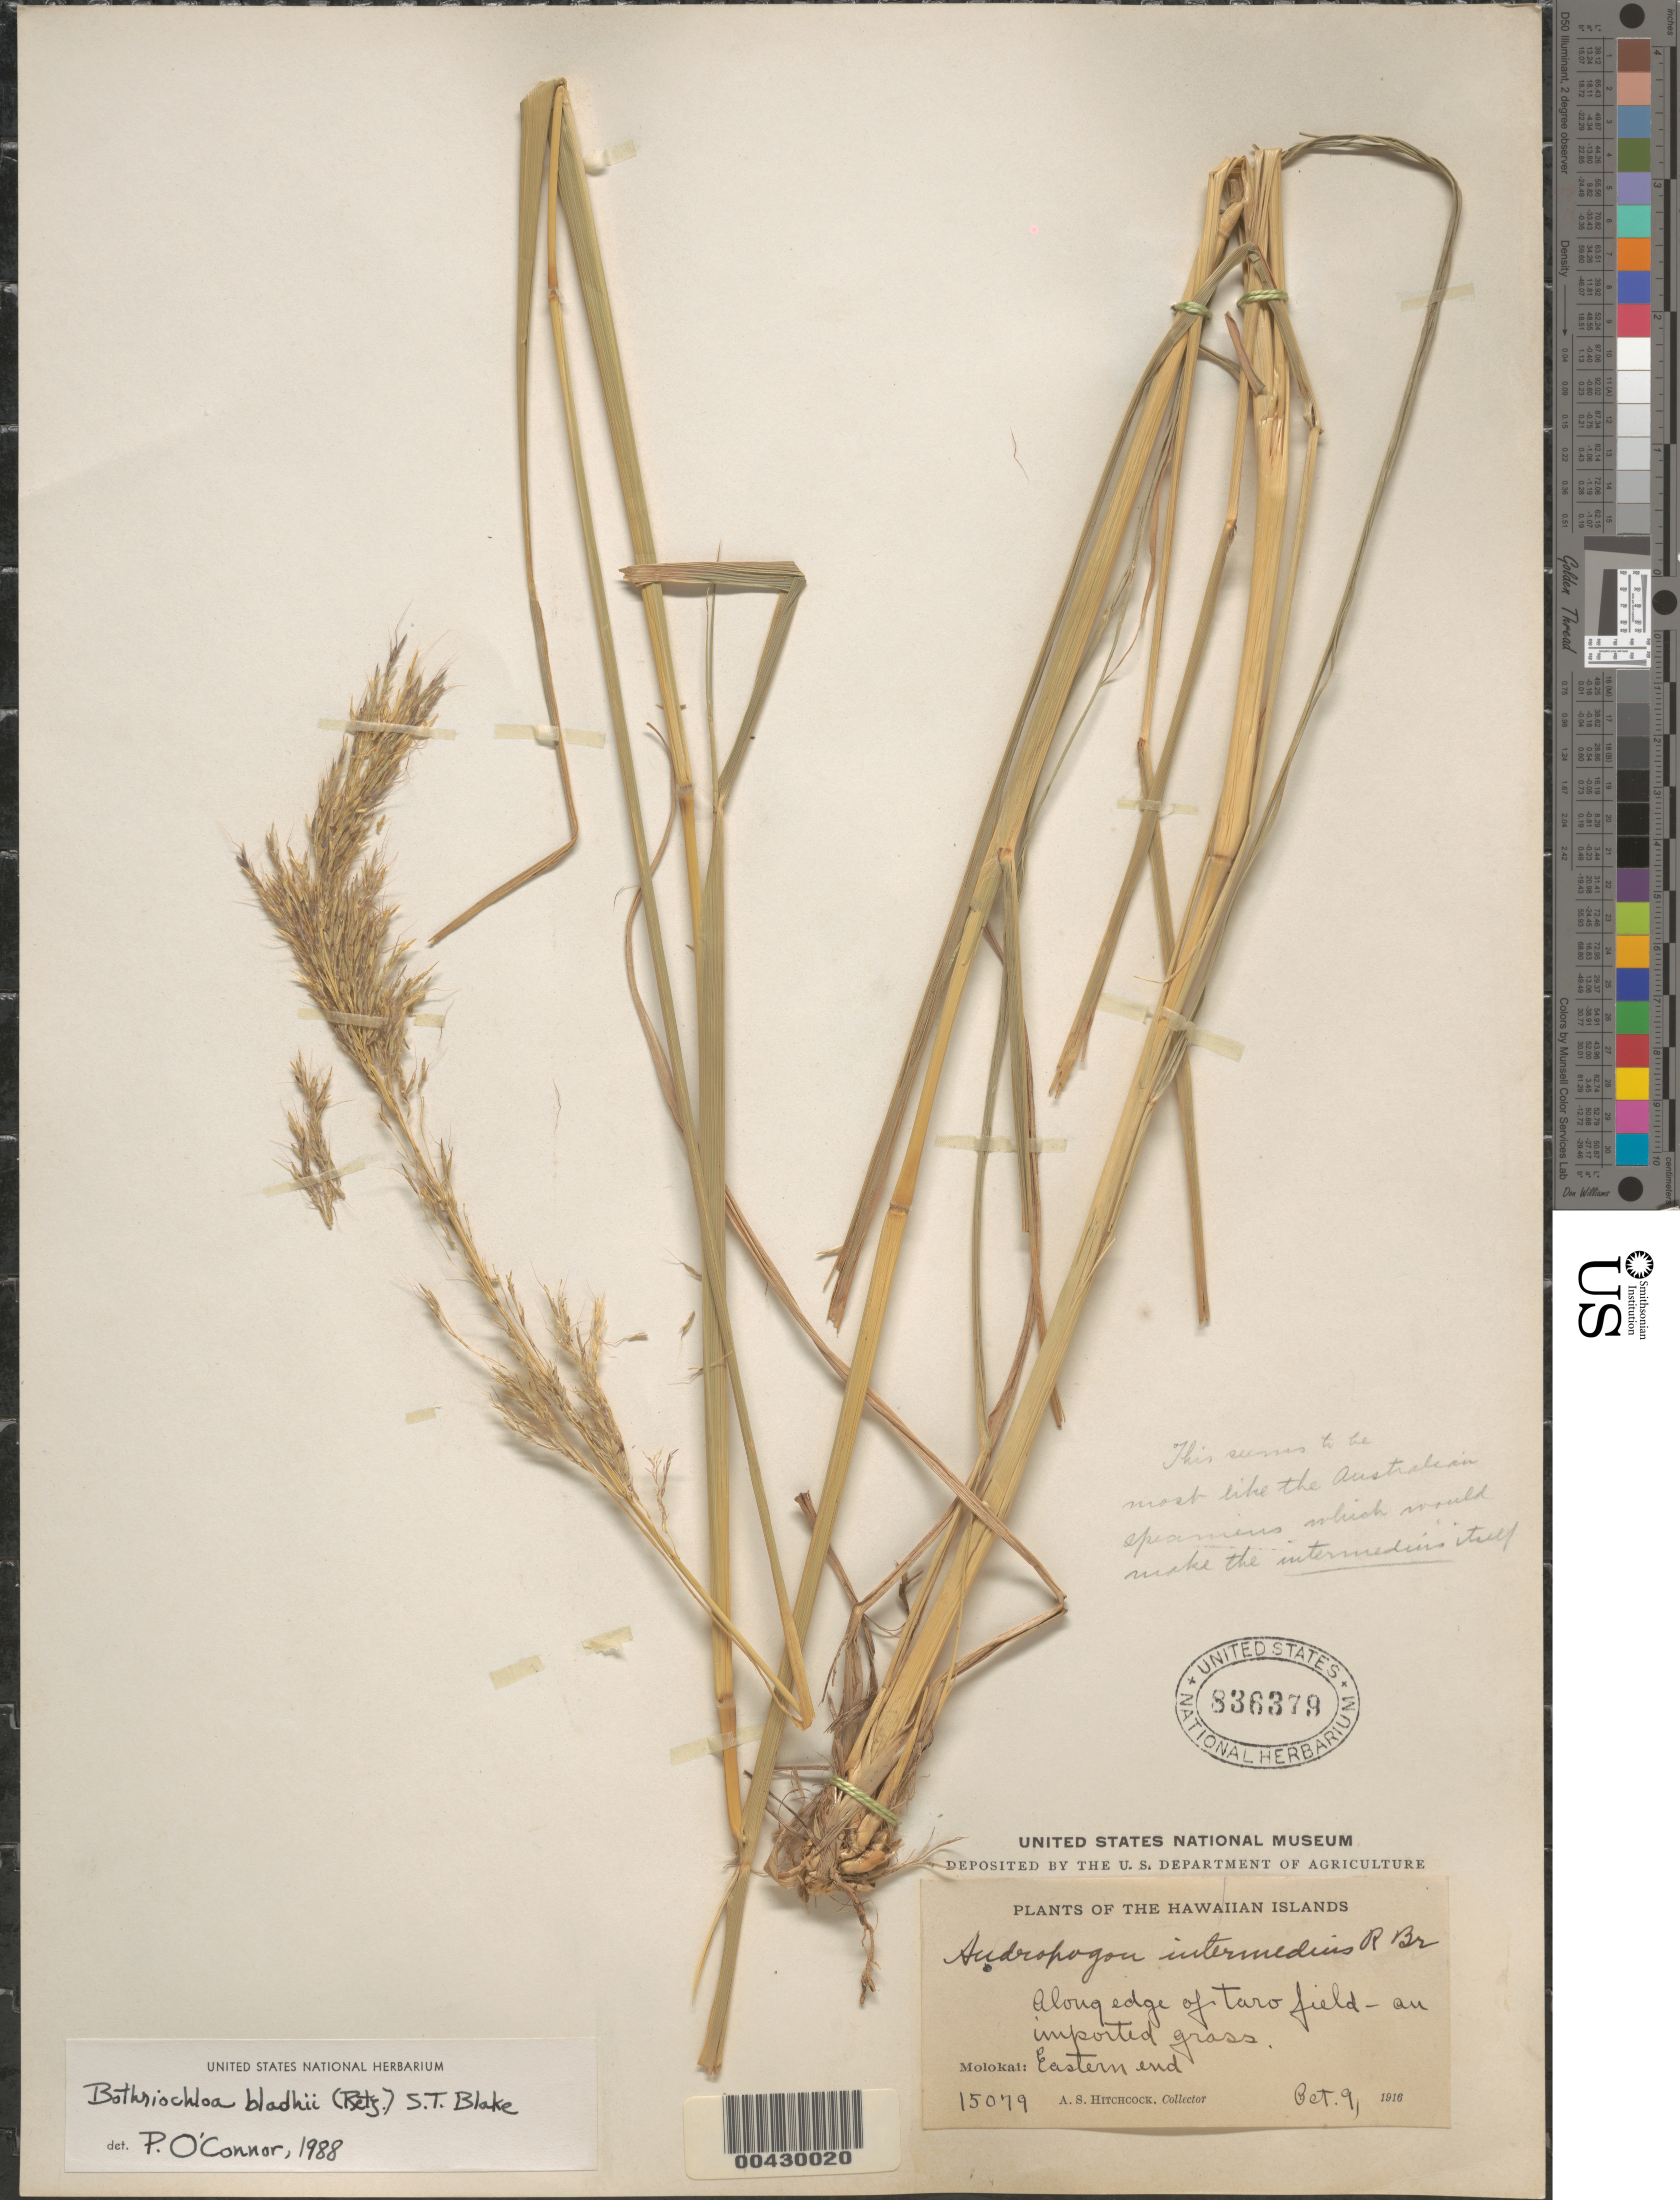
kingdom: Plantae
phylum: Tracheophyta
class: Liliopsida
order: Poales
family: Poaceae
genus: Bothriochloa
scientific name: Bothriochloa bladhii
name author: (Retz.) S.T. Blake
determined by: O'Connor, P.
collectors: A. S. Hitchcock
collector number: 15079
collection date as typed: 9 Oct 1916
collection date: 1916-10-09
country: United States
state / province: Hawaii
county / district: Maui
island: Moloka'i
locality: Eastern end of Molokai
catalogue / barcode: US 836379